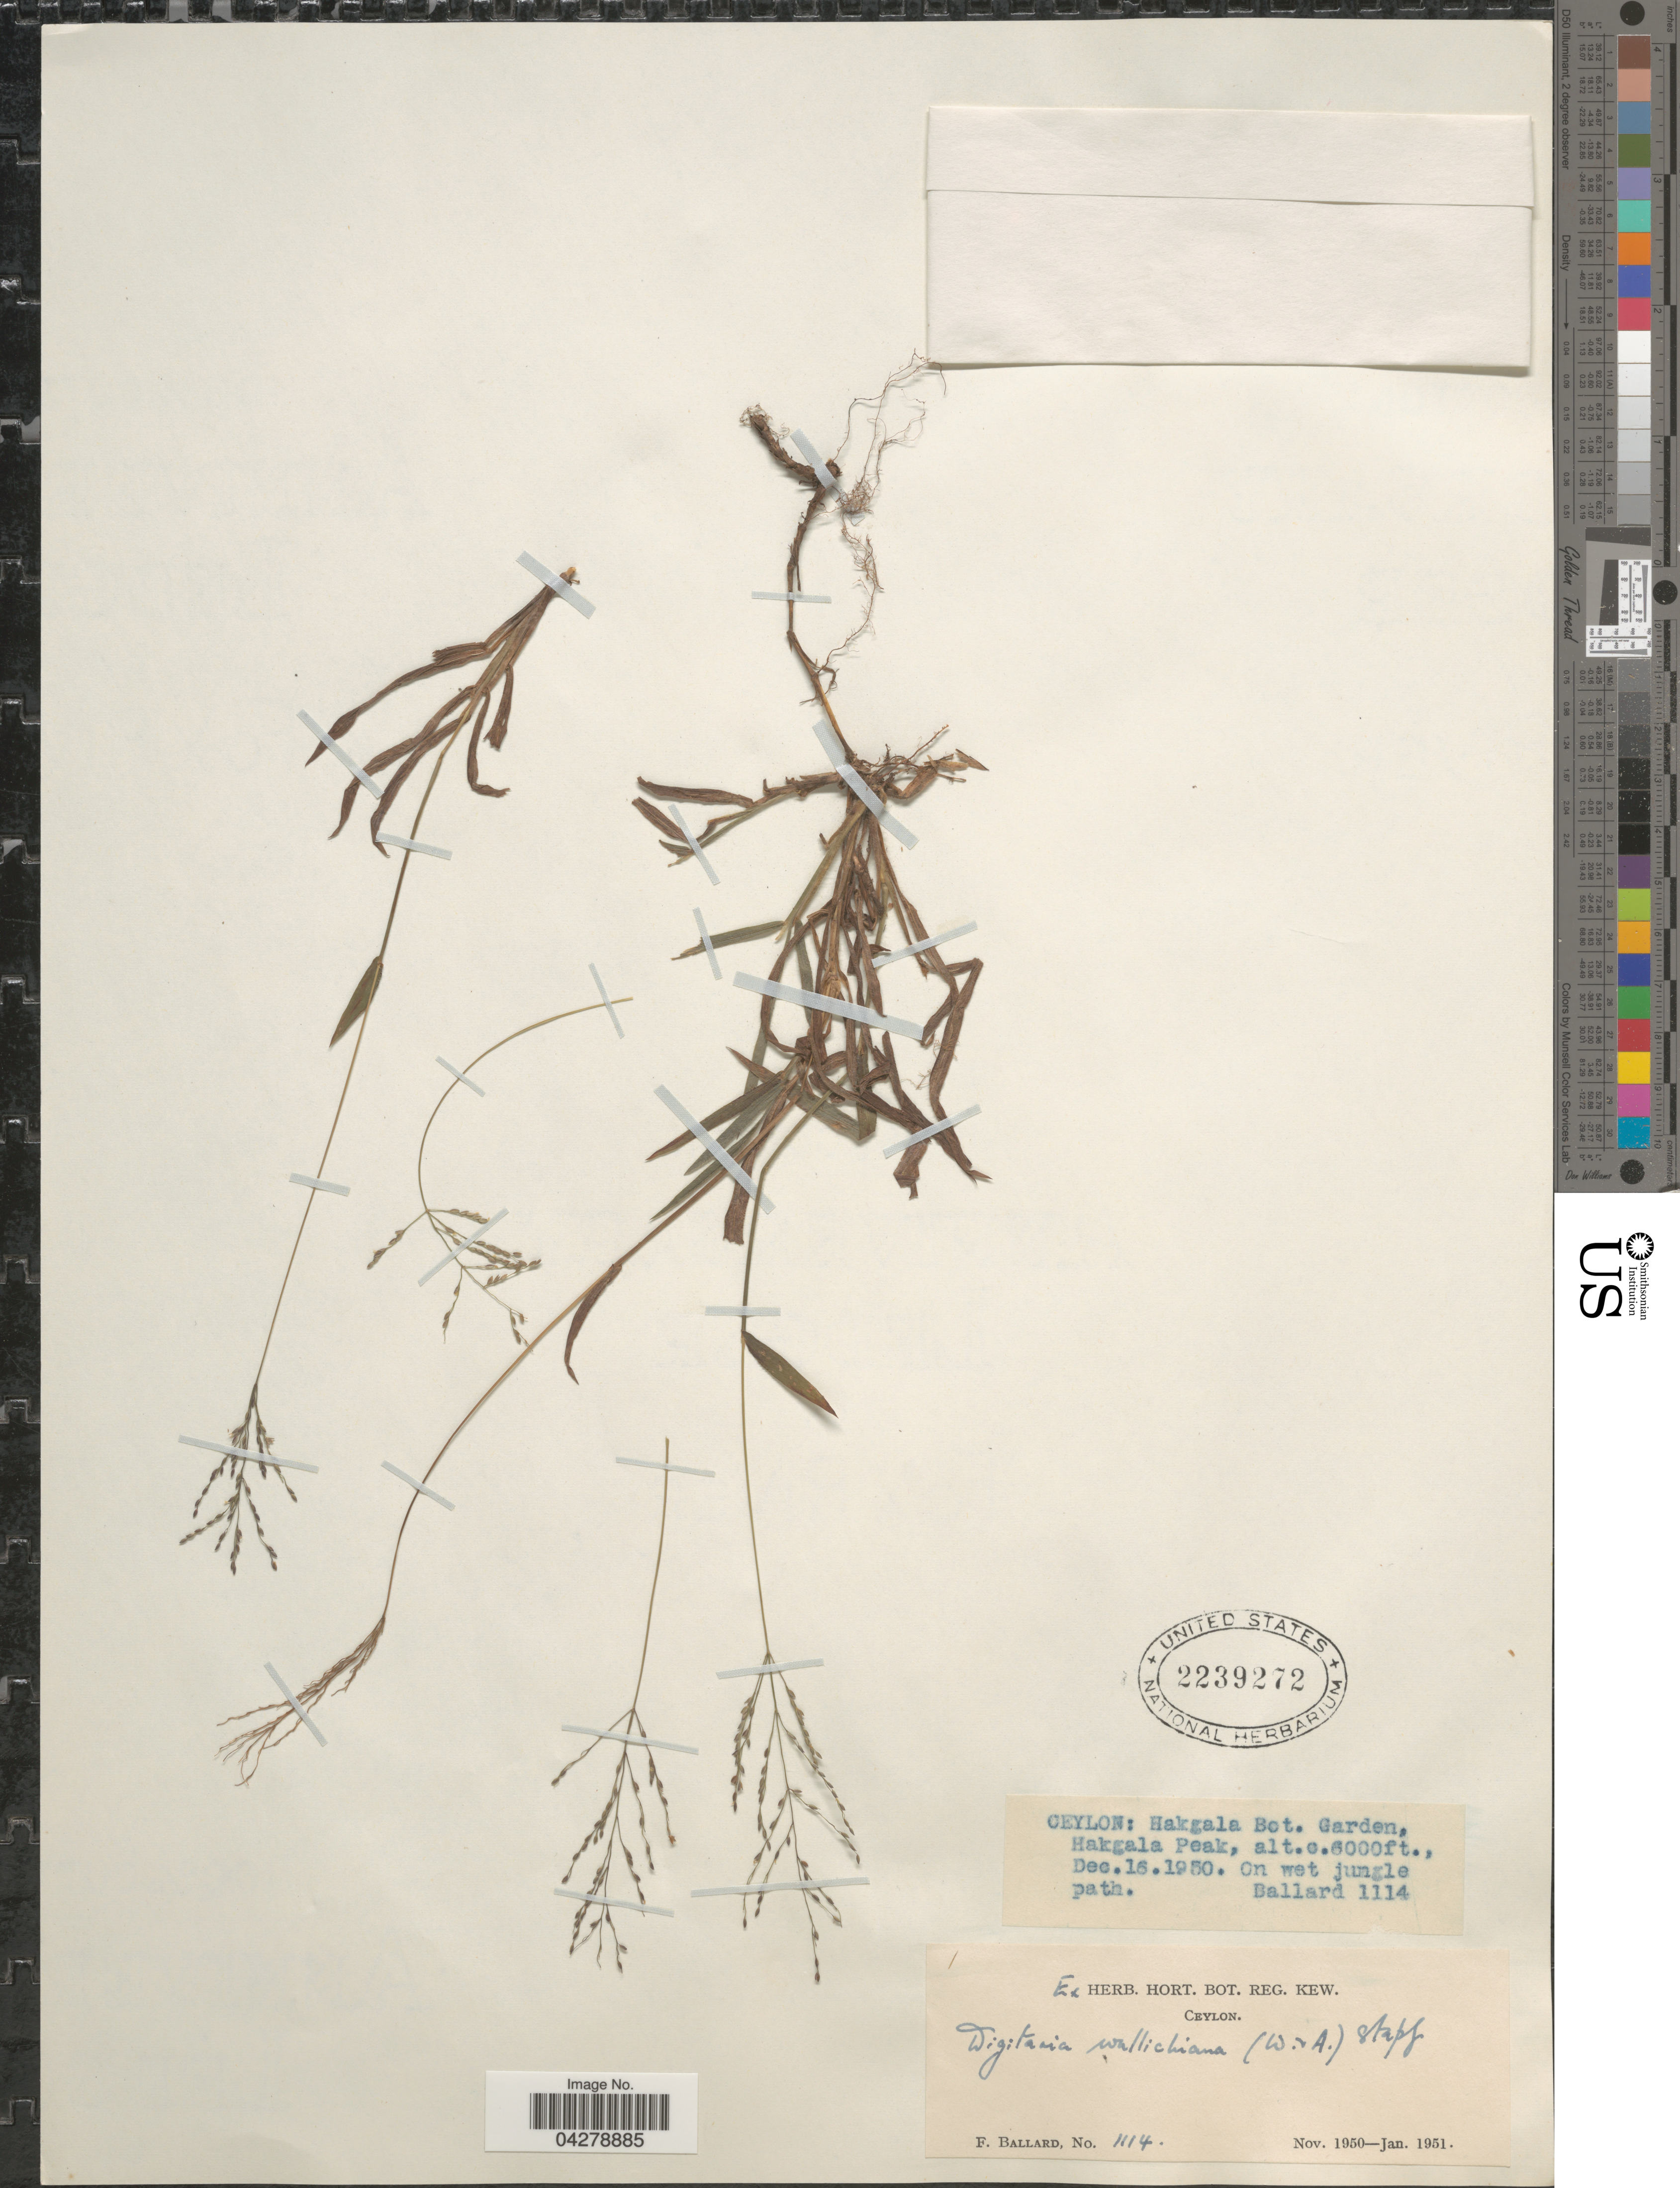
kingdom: Plantae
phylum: Tracheophyta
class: Liliopsida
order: Poales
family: Poaceae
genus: Digitaria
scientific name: Digitaria wallichiana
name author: (Nees) Stapf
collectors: F. Ballard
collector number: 114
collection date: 1950-12-16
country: Sri Lanka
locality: Ceylon: Hakgala Bot. Garden, Hakgala Peak. On wet jungle path.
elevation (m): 1829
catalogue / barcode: US 2239272